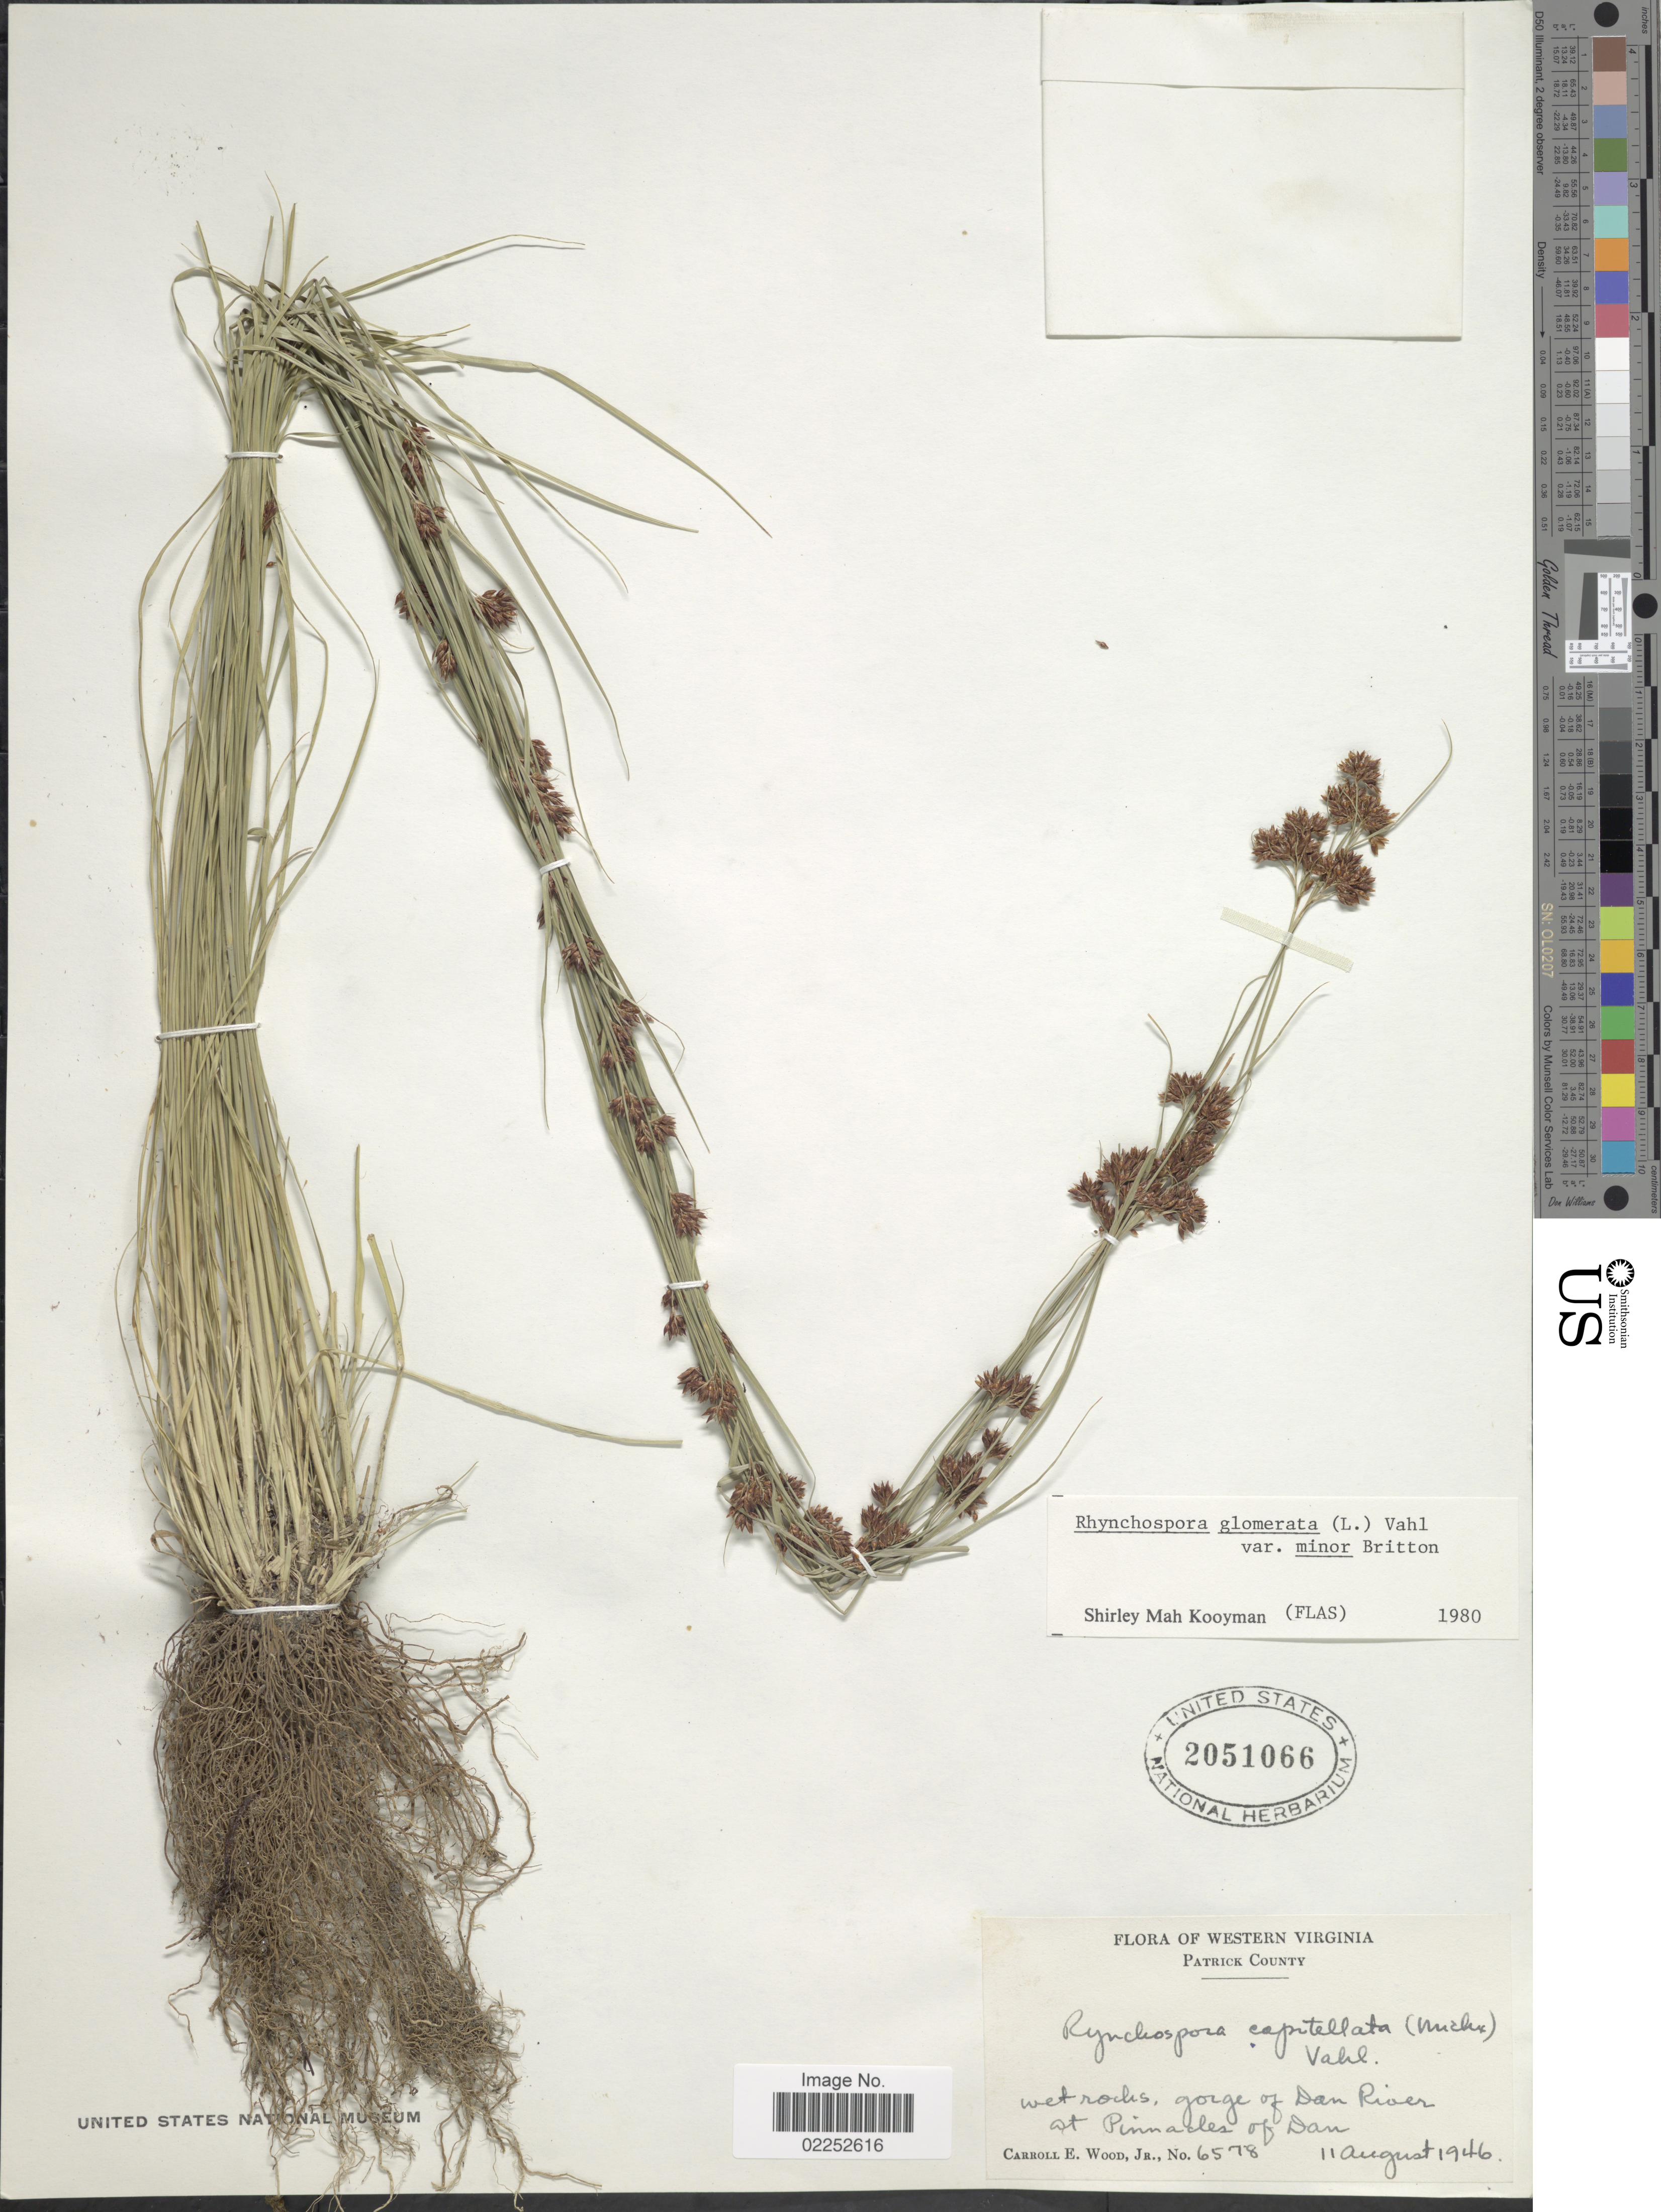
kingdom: Plantae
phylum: Tracheophyta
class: Liliopsida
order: Poales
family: Cyperaceae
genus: Rhynchospora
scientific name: Rhynchospora capitellata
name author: (Michx.) Vahl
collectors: C. Wood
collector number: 6578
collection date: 1946-08-11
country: United States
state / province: Virginia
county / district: Patrick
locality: Western Virginia, Patrick County, wet rocks, gorge of Dan River at Pinnacles of Dan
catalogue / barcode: US 2051066